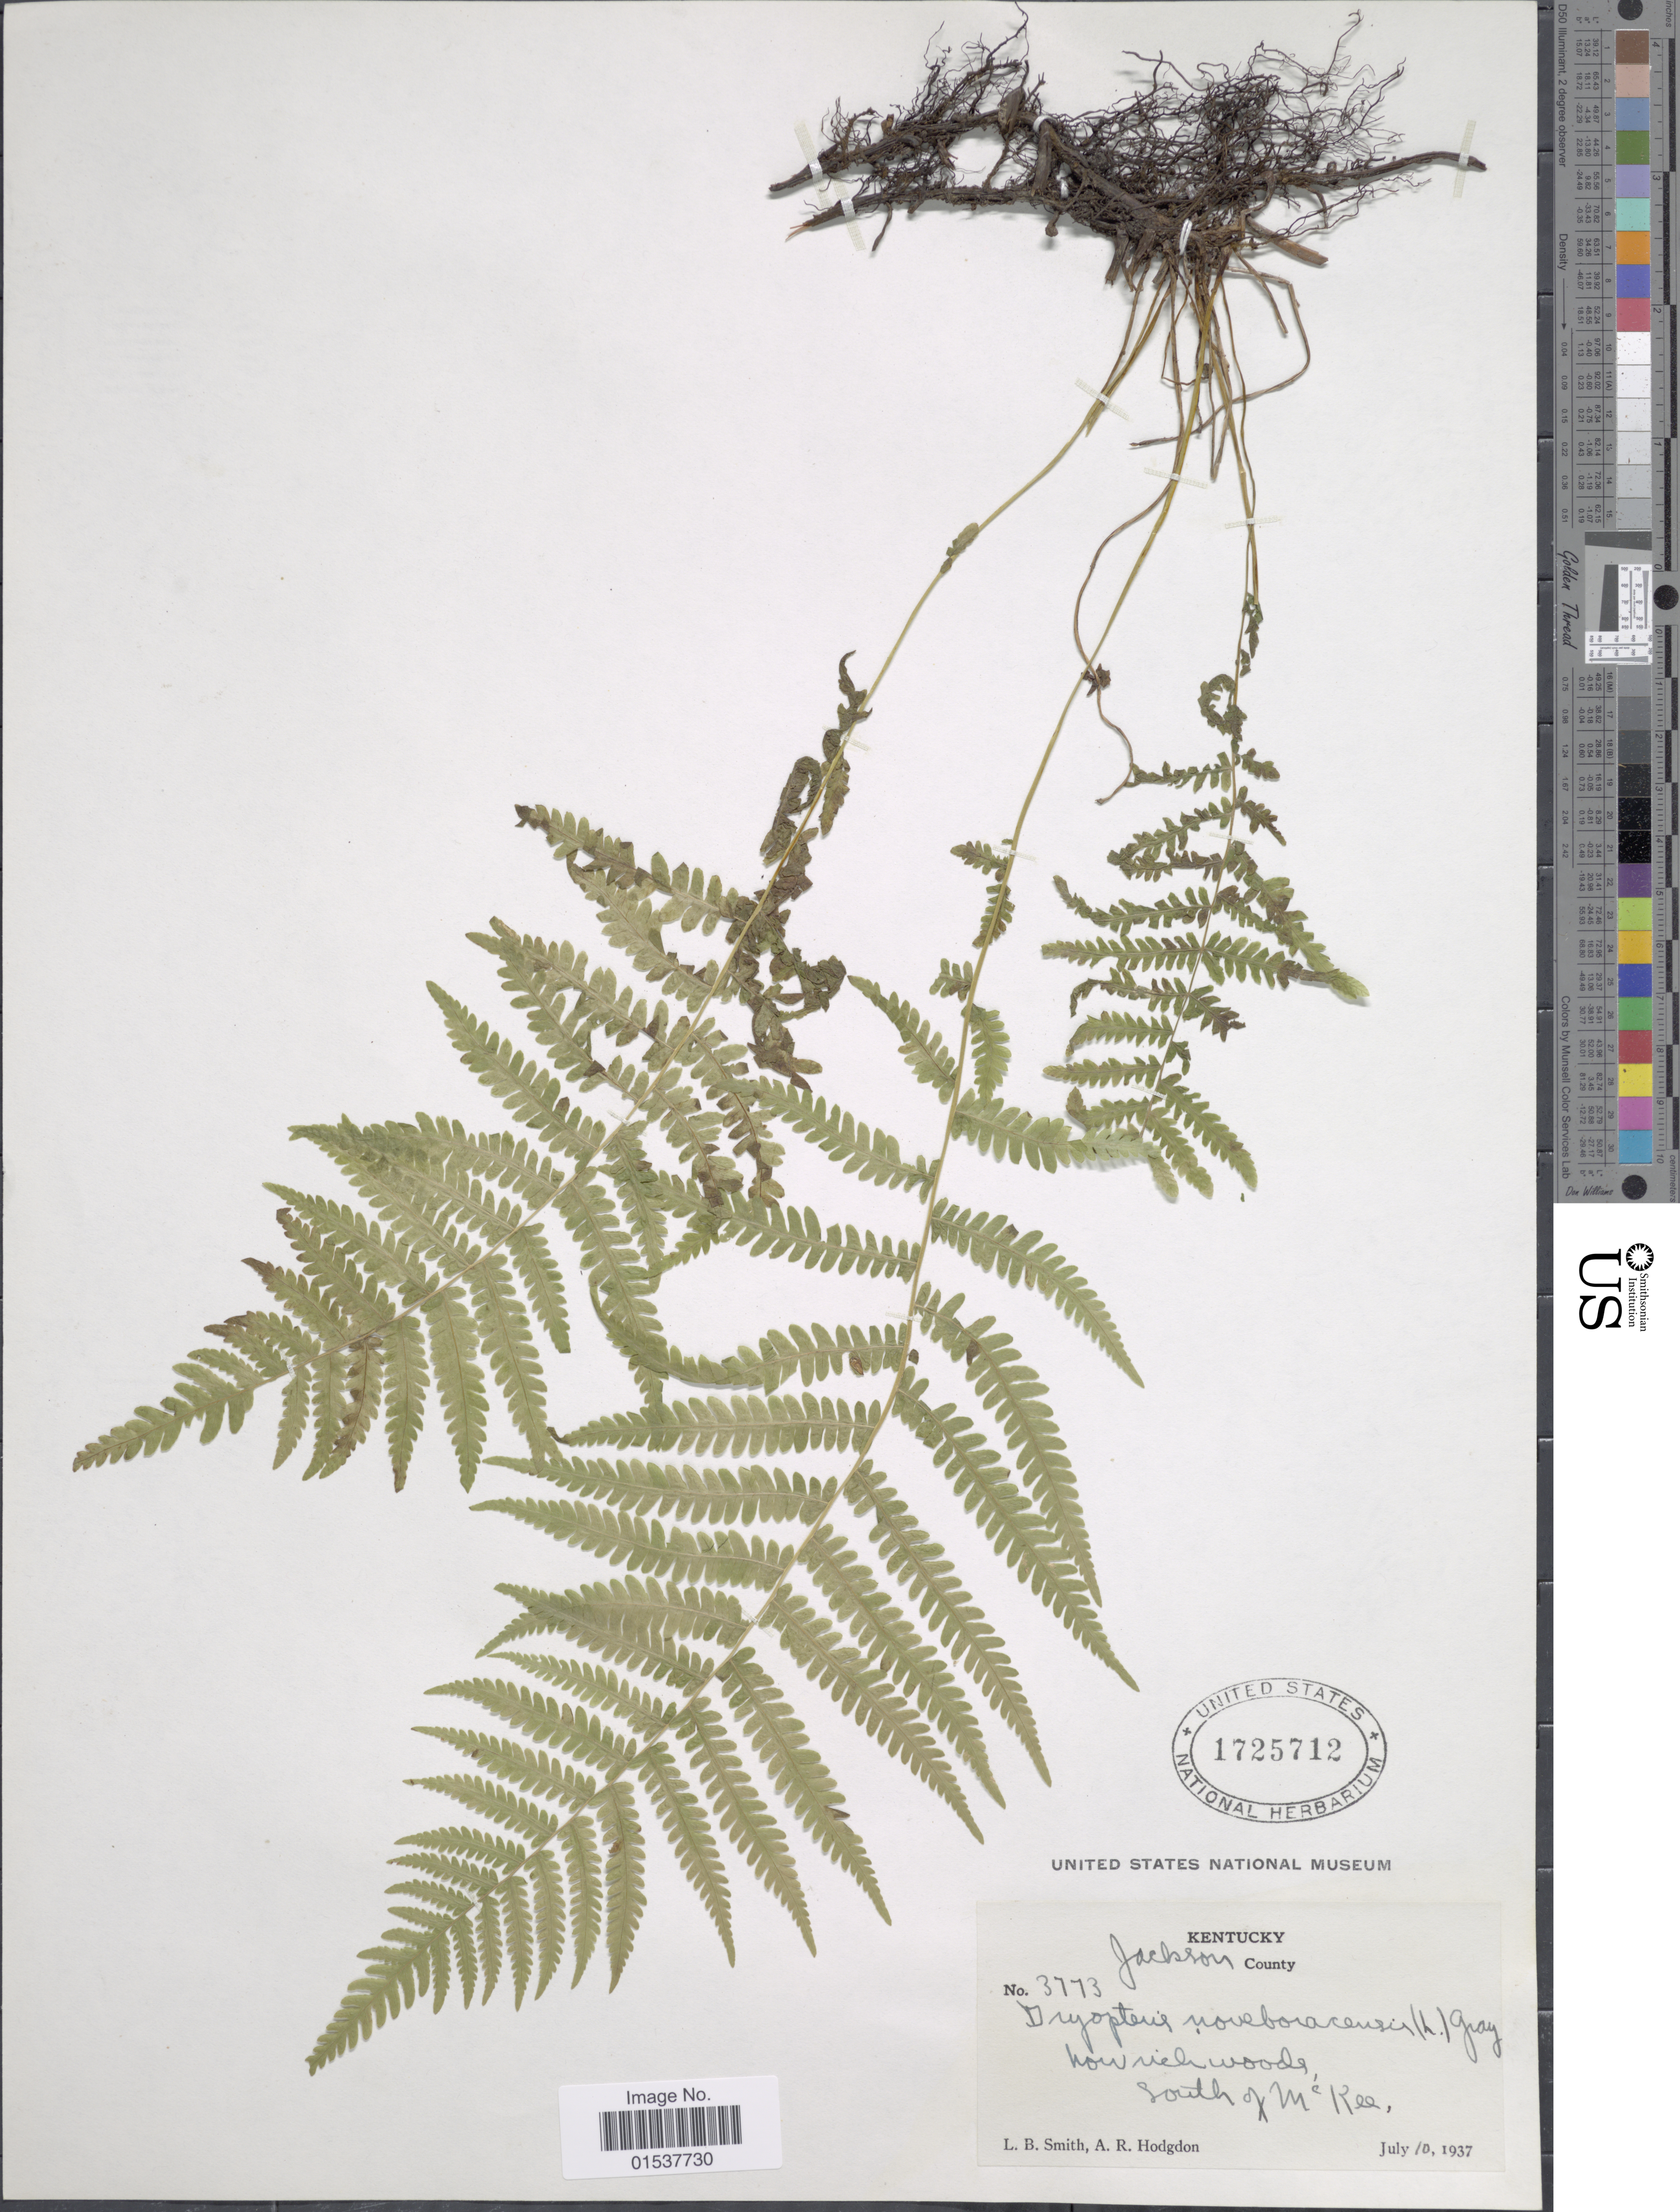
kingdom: Plantae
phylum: Tracheophyta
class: Polypodiopsida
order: Polypodiales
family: Thelypteridaceae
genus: Parathelypteris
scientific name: Parathelypteris noveboracensis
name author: (L.) Ching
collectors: L. Smith & A. R. Hodgdon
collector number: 3773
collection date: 1937-07-10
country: United States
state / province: Kentucky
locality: Jackson County, Low rich woods, South of McKee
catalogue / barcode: US 1725712